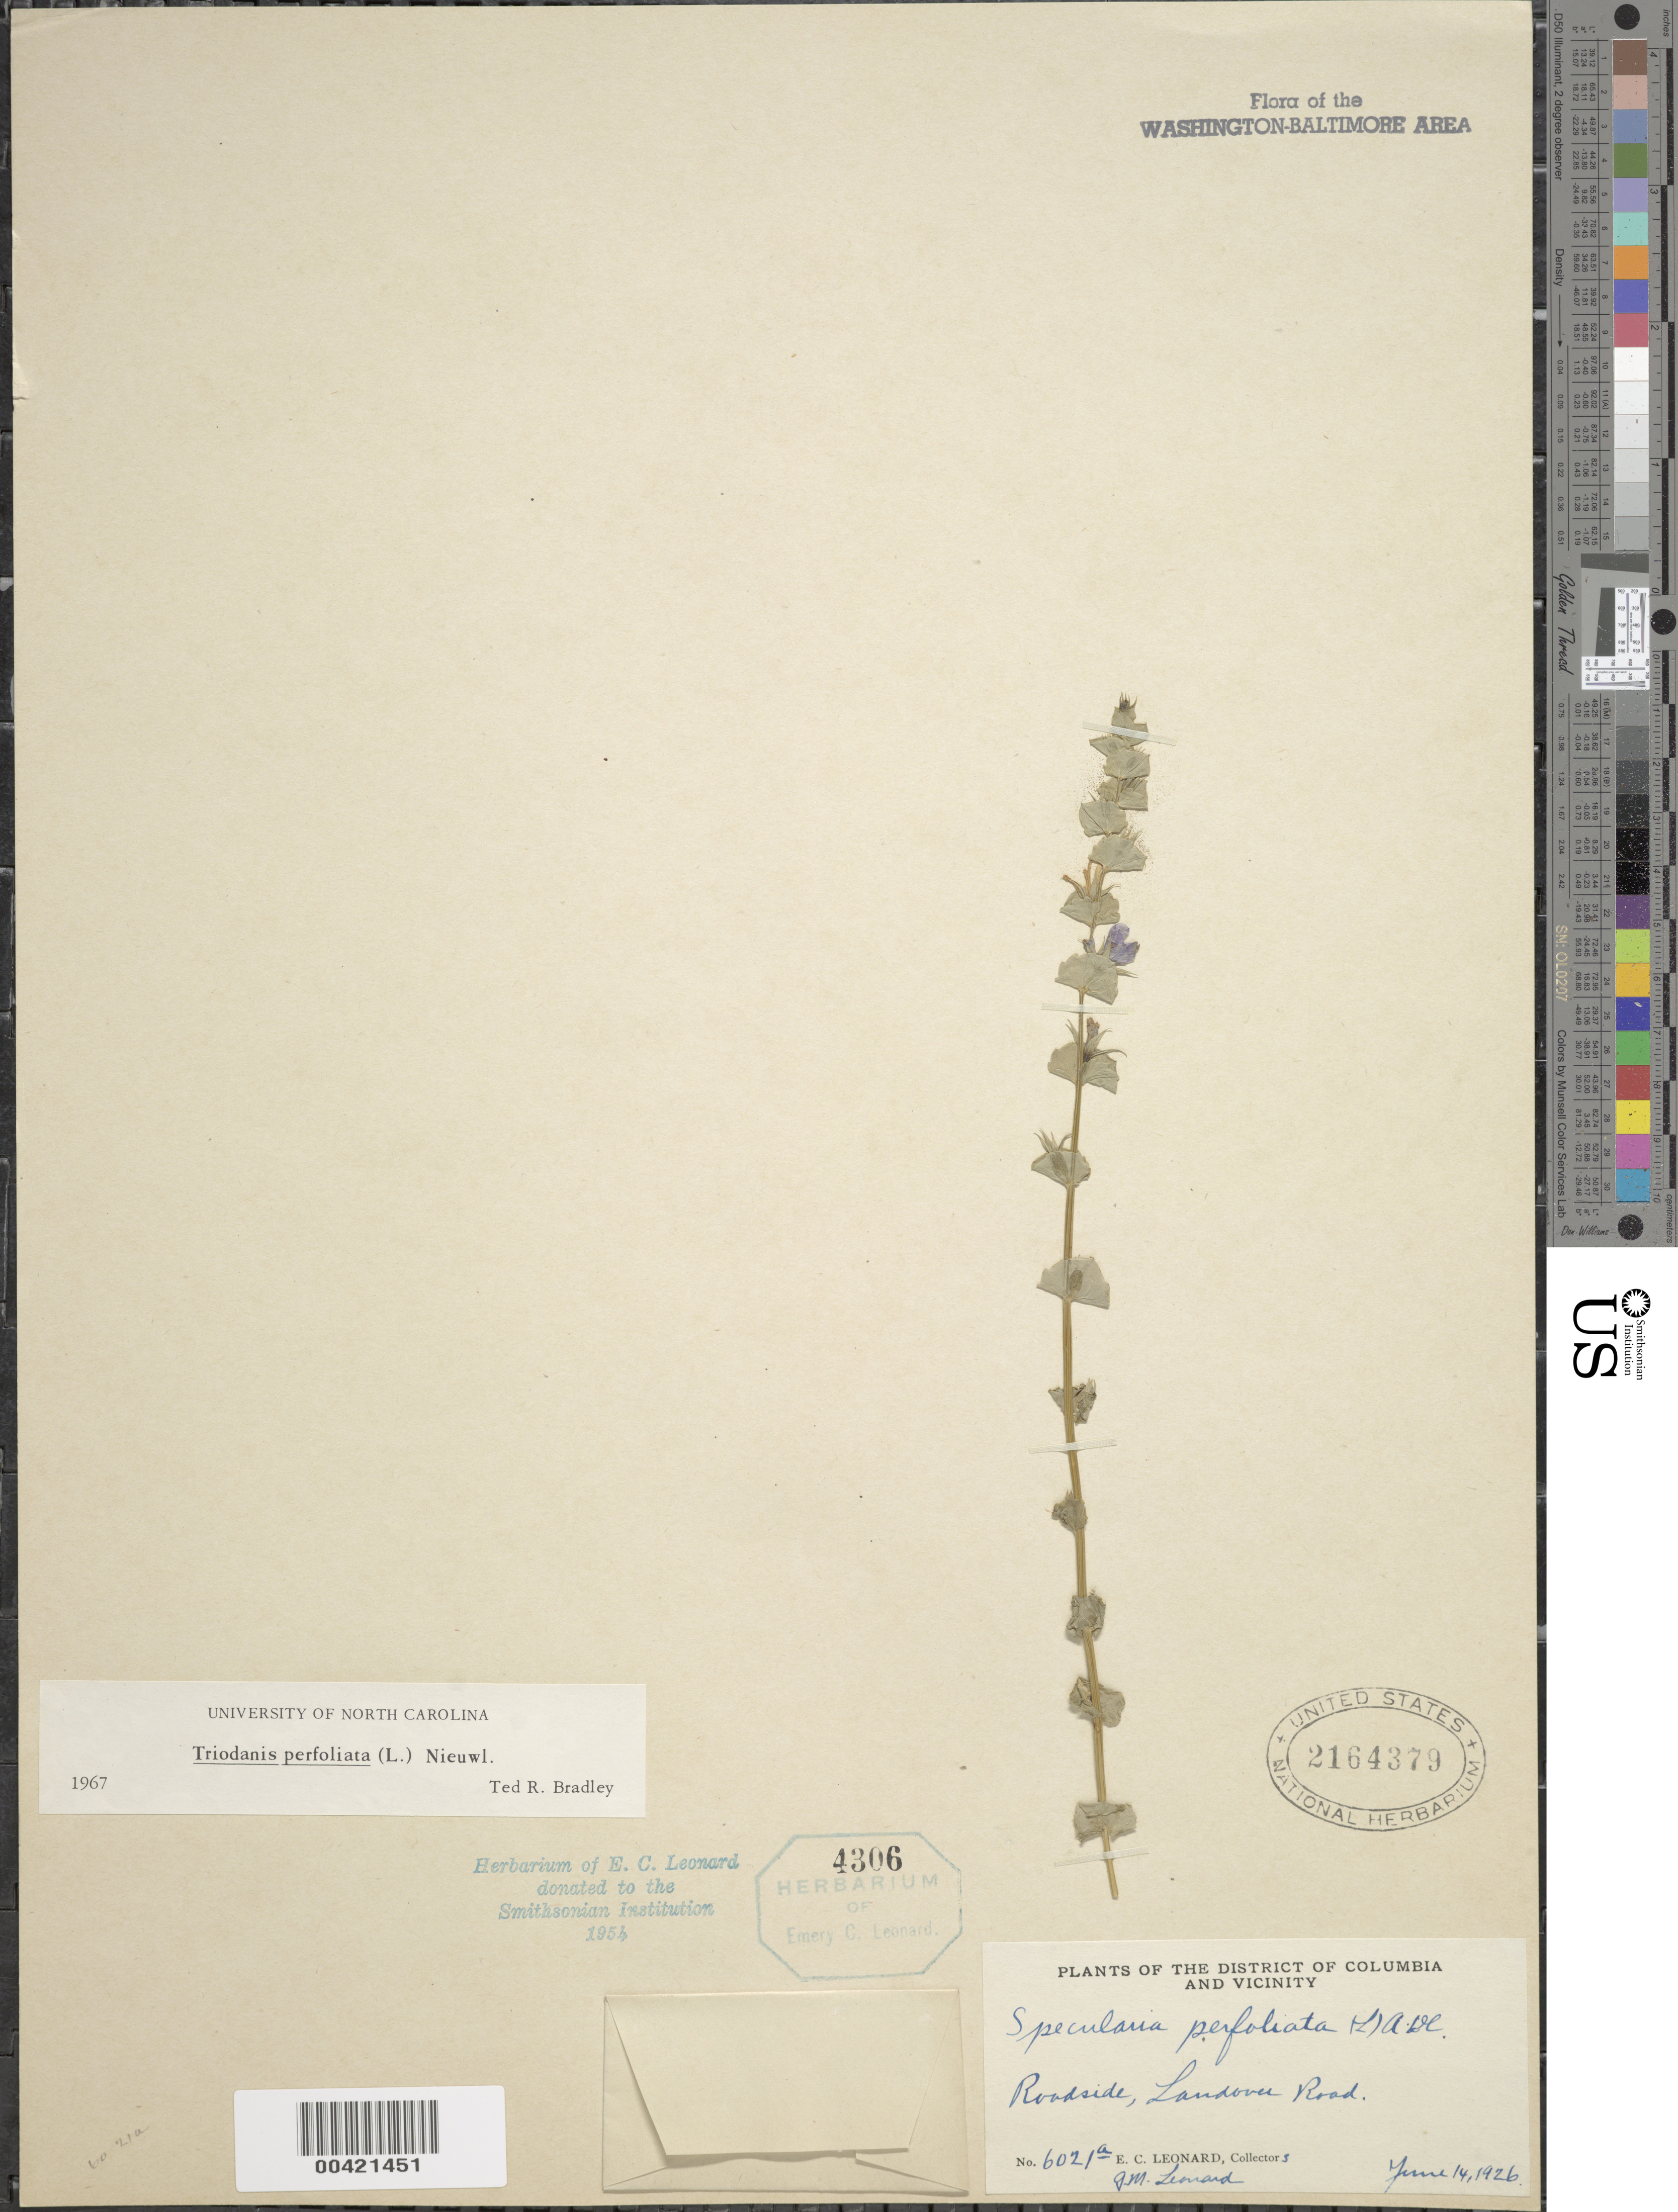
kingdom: Plantae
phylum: Tracheophyta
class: Magnoliopsida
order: Asterales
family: Campanulaceae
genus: Triodanis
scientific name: Triodanis perfoliata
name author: (L.) Nieuwl.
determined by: Bradley, T. R.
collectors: E. C. Leonard & G. M. Leonard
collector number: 6021A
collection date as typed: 14 Jun 1926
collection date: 1926-06-14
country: United States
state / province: Maryland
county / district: Prince George's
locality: Landover Rd.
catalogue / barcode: US 2164379